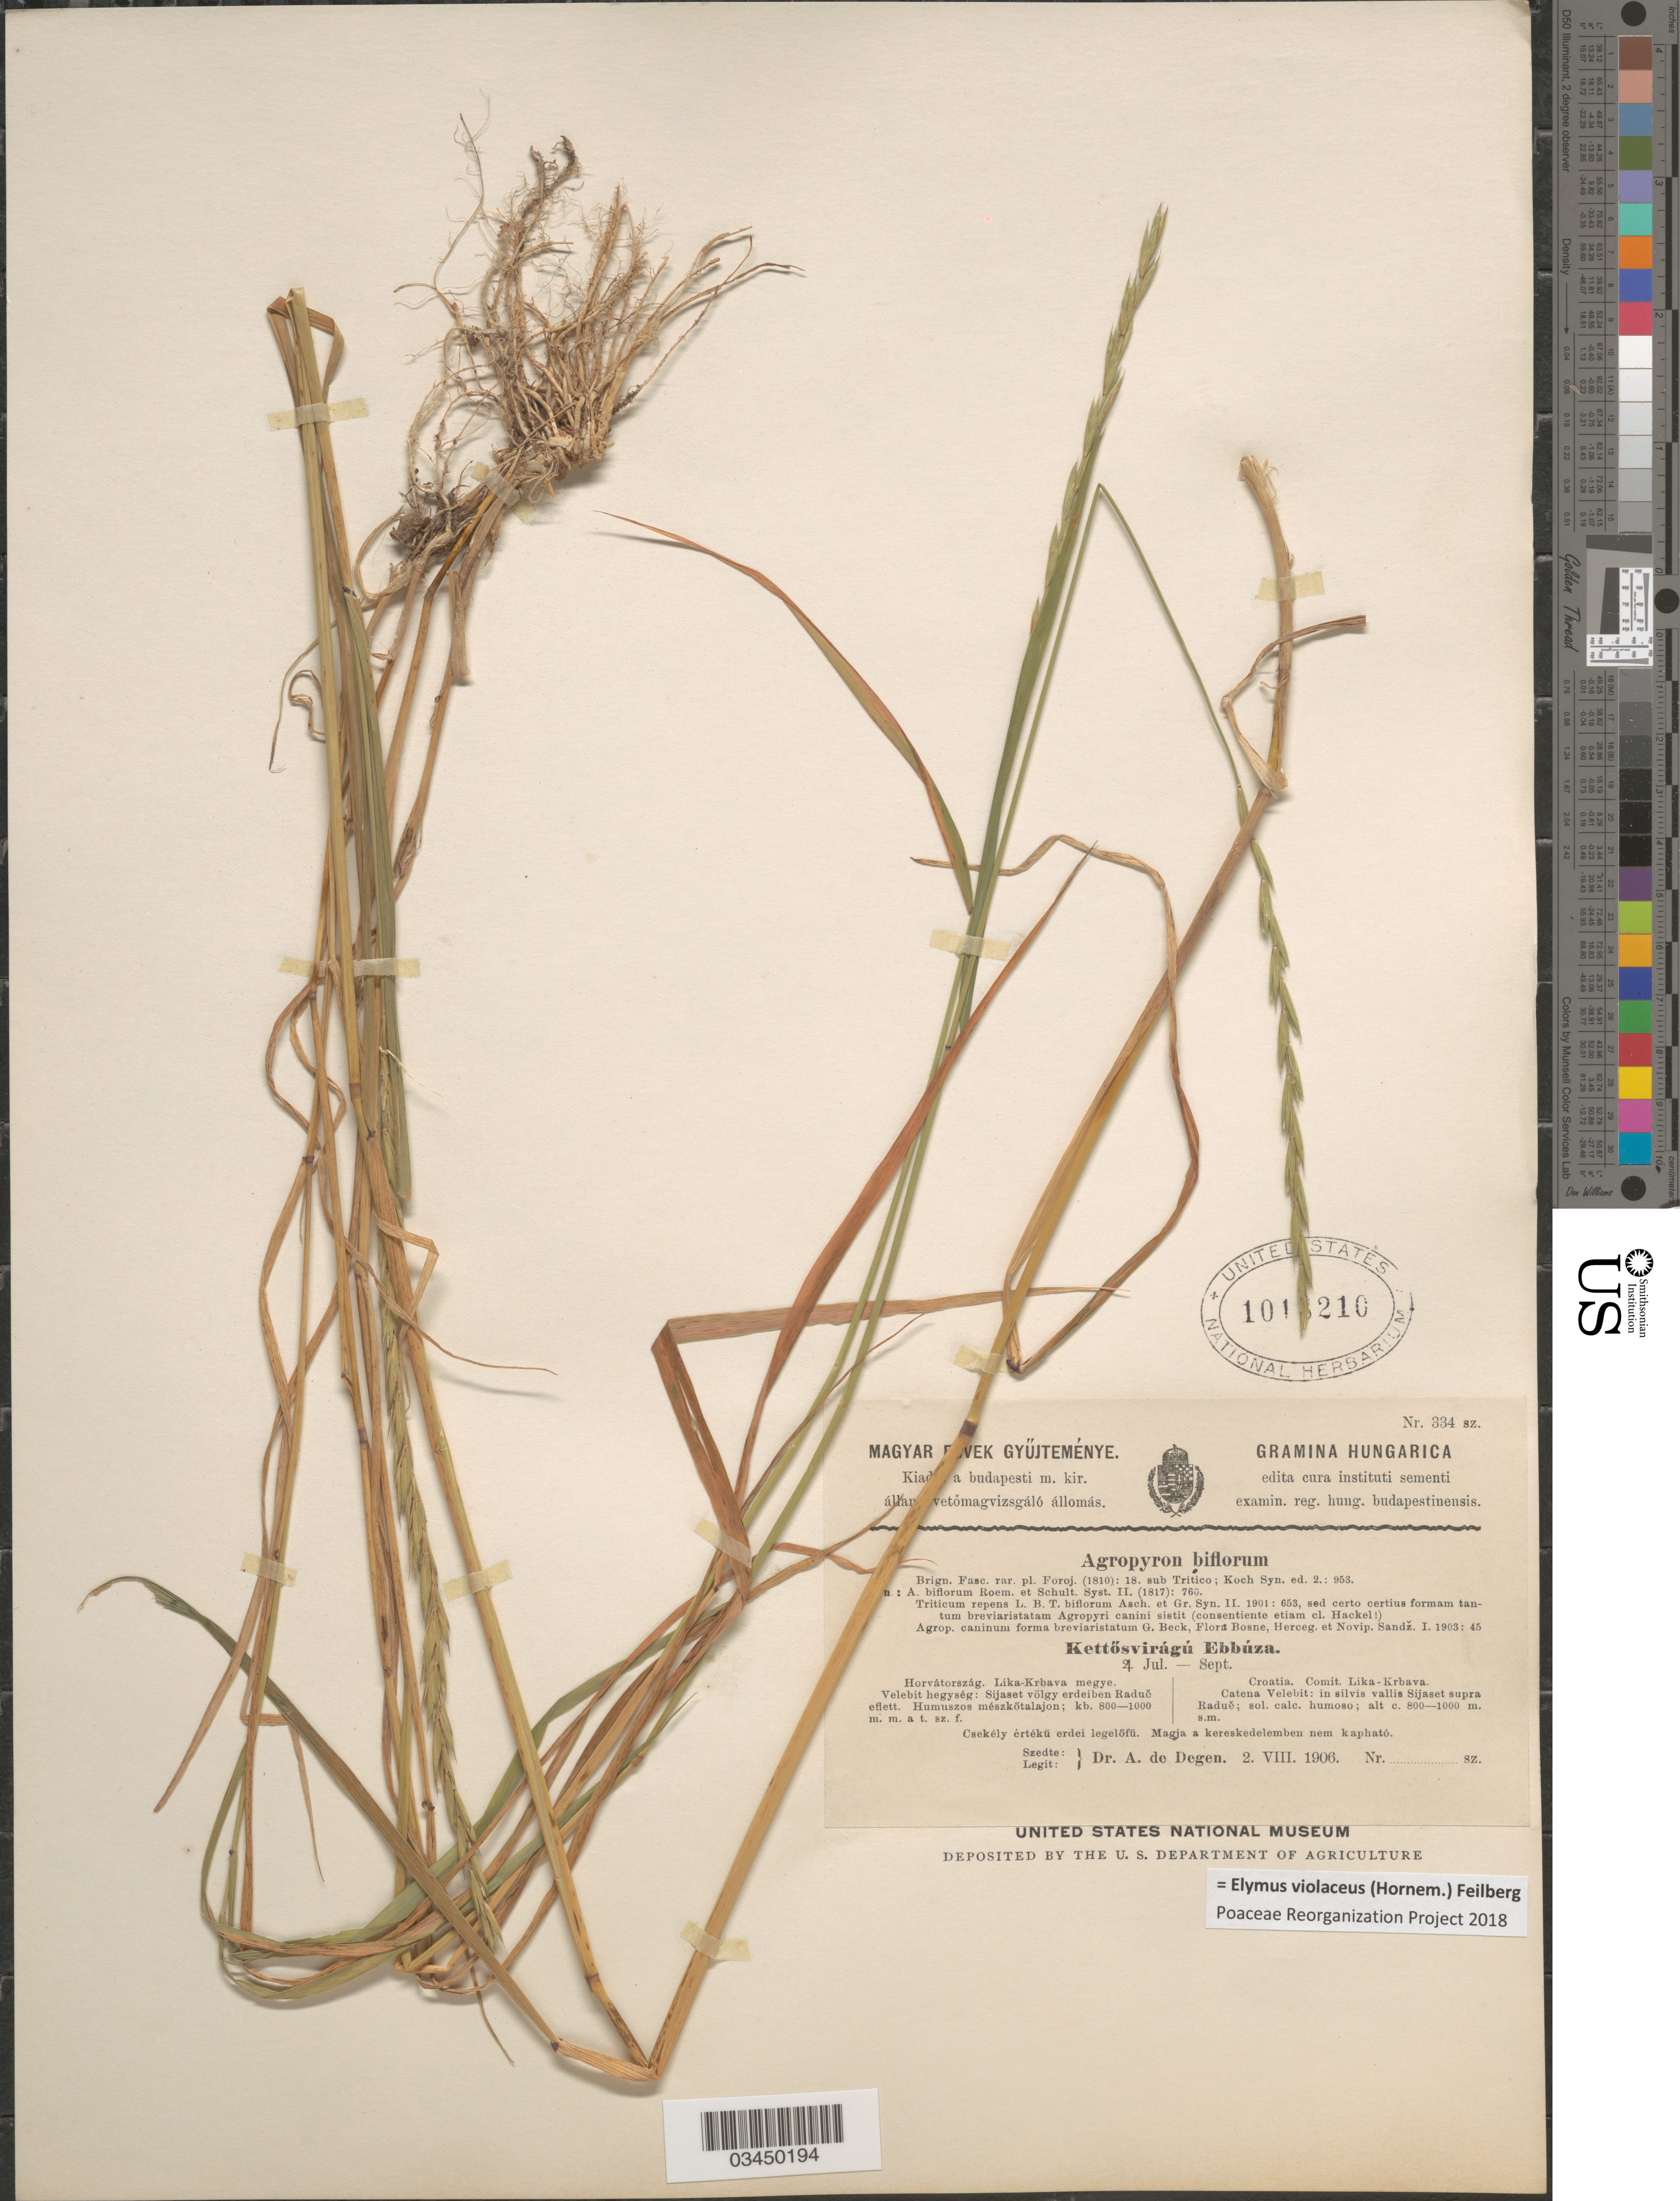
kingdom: Plantae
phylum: Tracheophyta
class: Liliopsida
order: Poales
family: Poaceae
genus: Elymus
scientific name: Elymus violaceus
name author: (Hornem.) Feilberg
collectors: A. Degen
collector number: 334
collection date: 1906-08-02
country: Croatia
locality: Comit. Lika-Krbava. Catena Velebit: in silvis vallis Sijaset supra Raduĕ.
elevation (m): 800